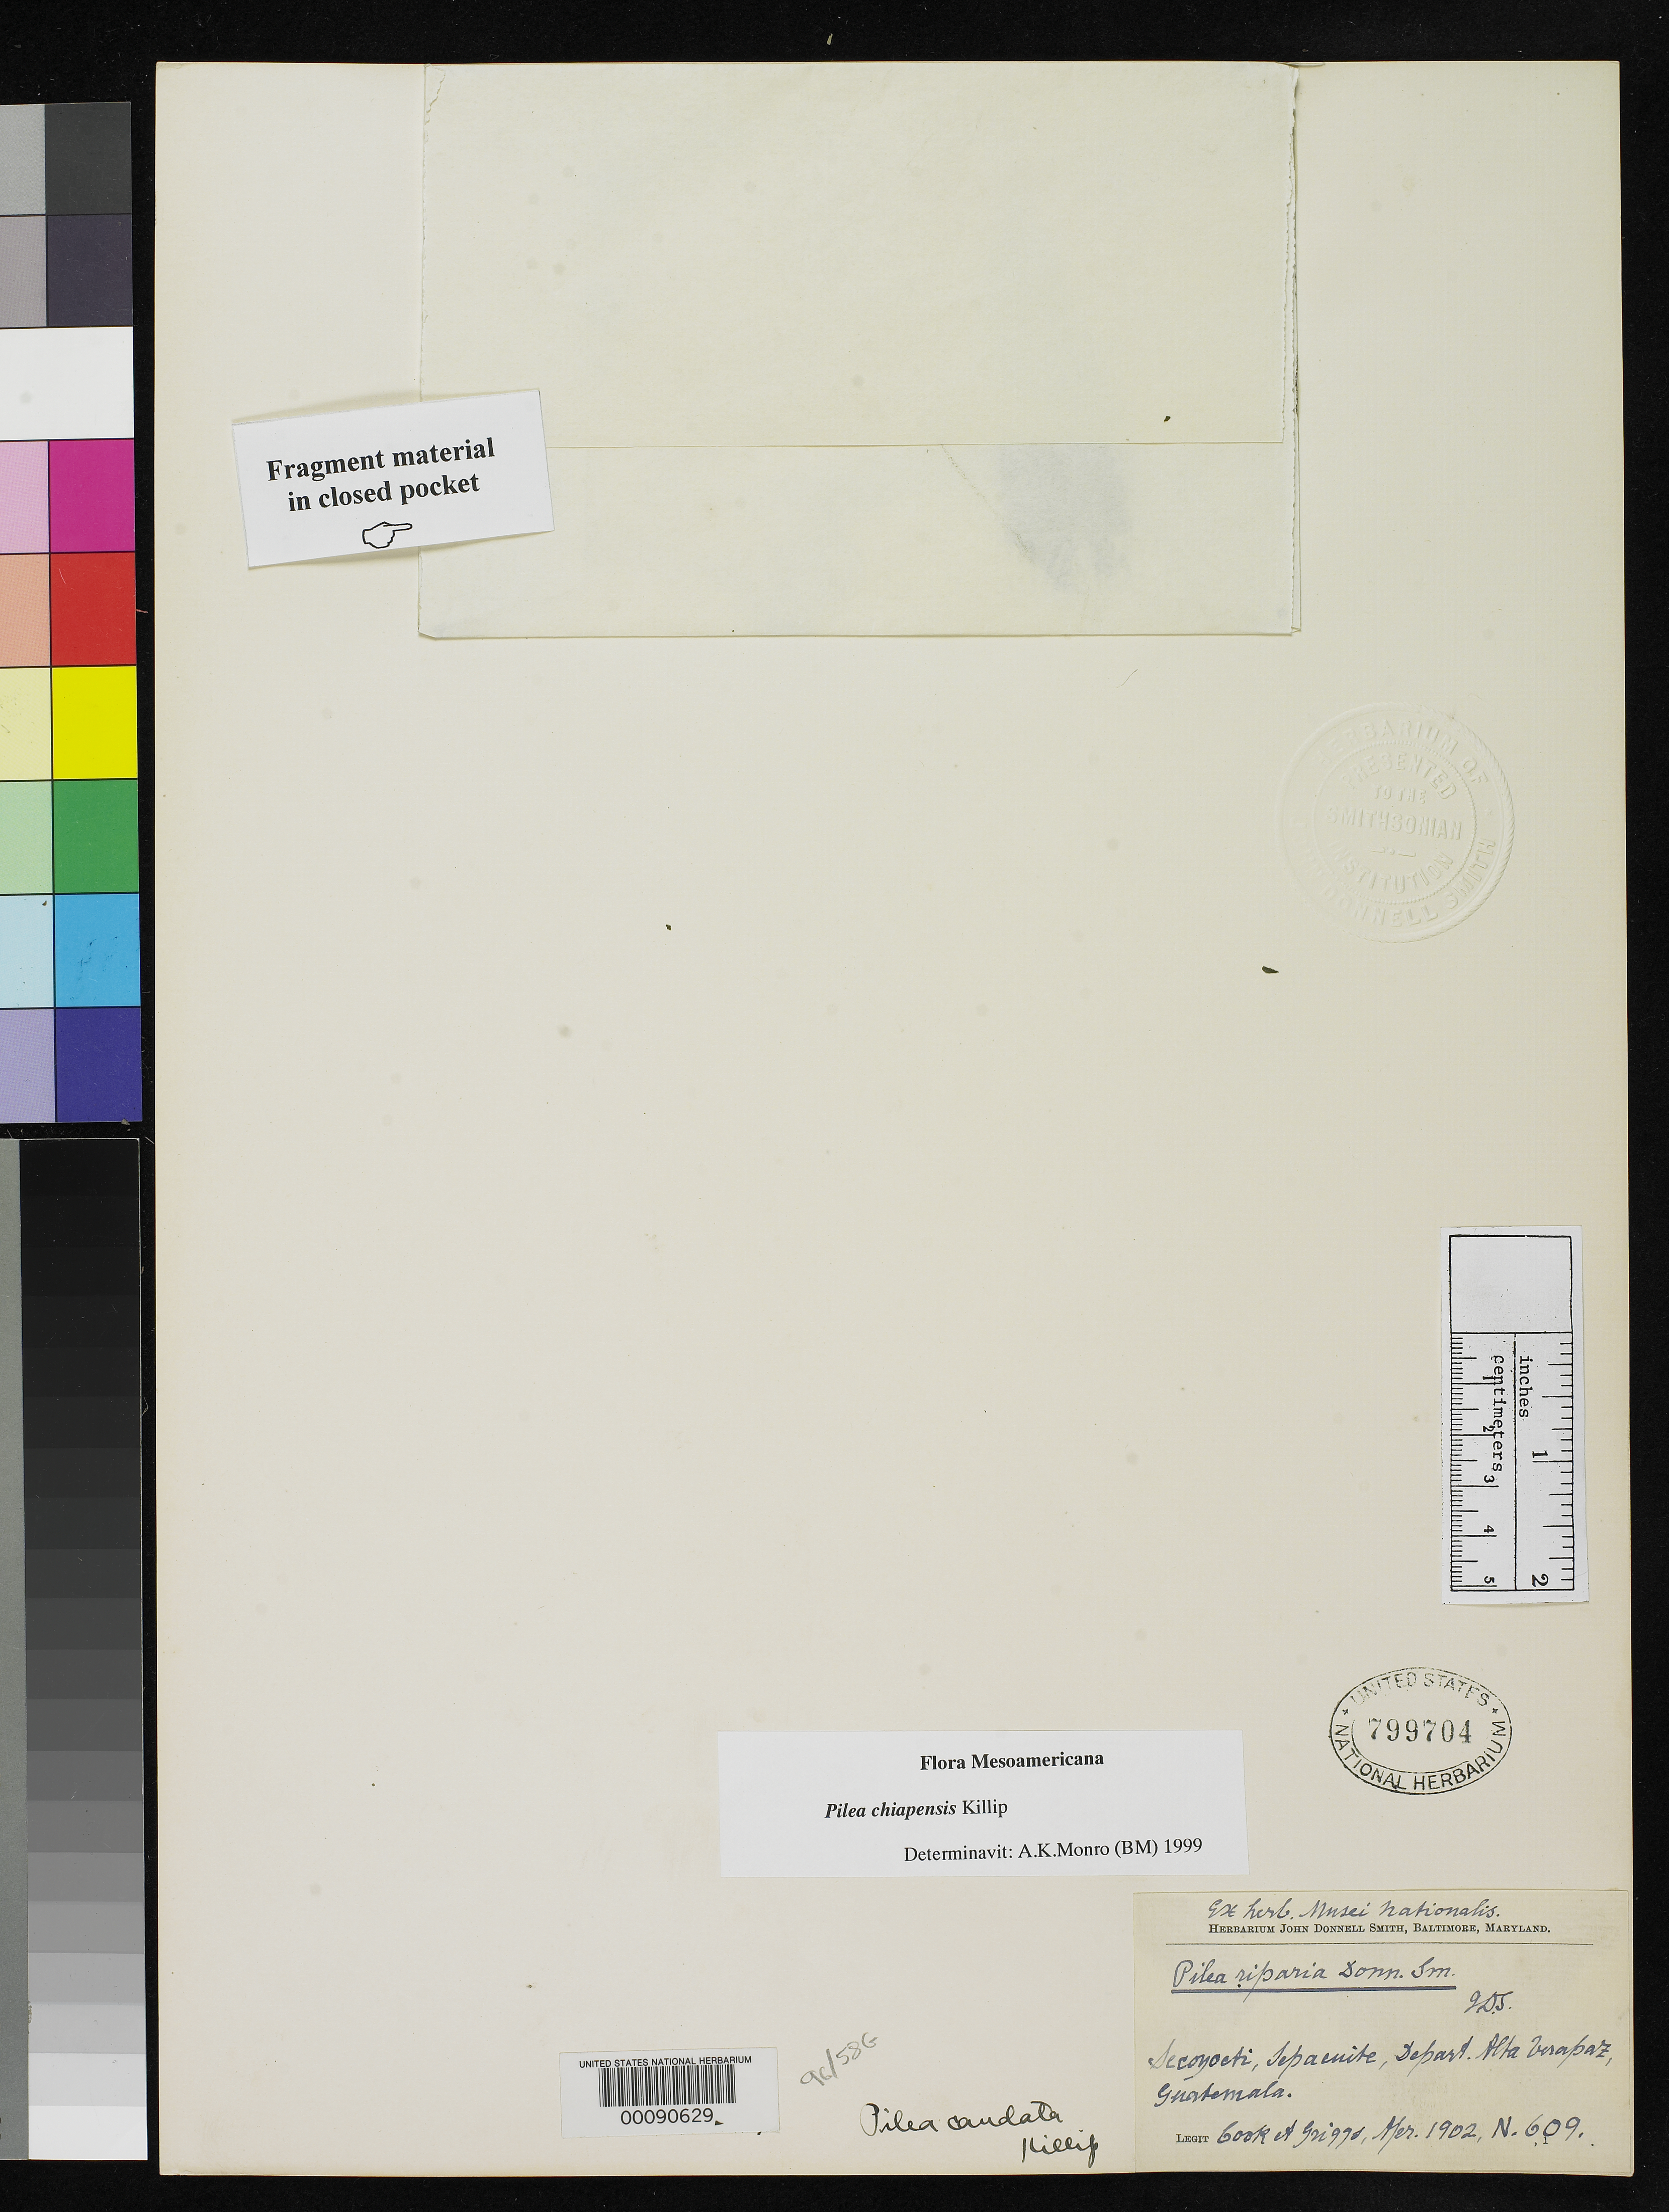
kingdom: Plantae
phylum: Tracheophyta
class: Magnoliopsida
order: Rosales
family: Urticaceae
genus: Pilea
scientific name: Pilea caudata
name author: Killip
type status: Isotype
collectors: O. F. Cook & R. F. Griggs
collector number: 609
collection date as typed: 14 Apr 1902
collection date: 1902-04-14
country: Guatemala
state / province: Alta Verapaz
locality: Secoyocte, near Finca Sepacuite.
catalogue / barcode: US 799704